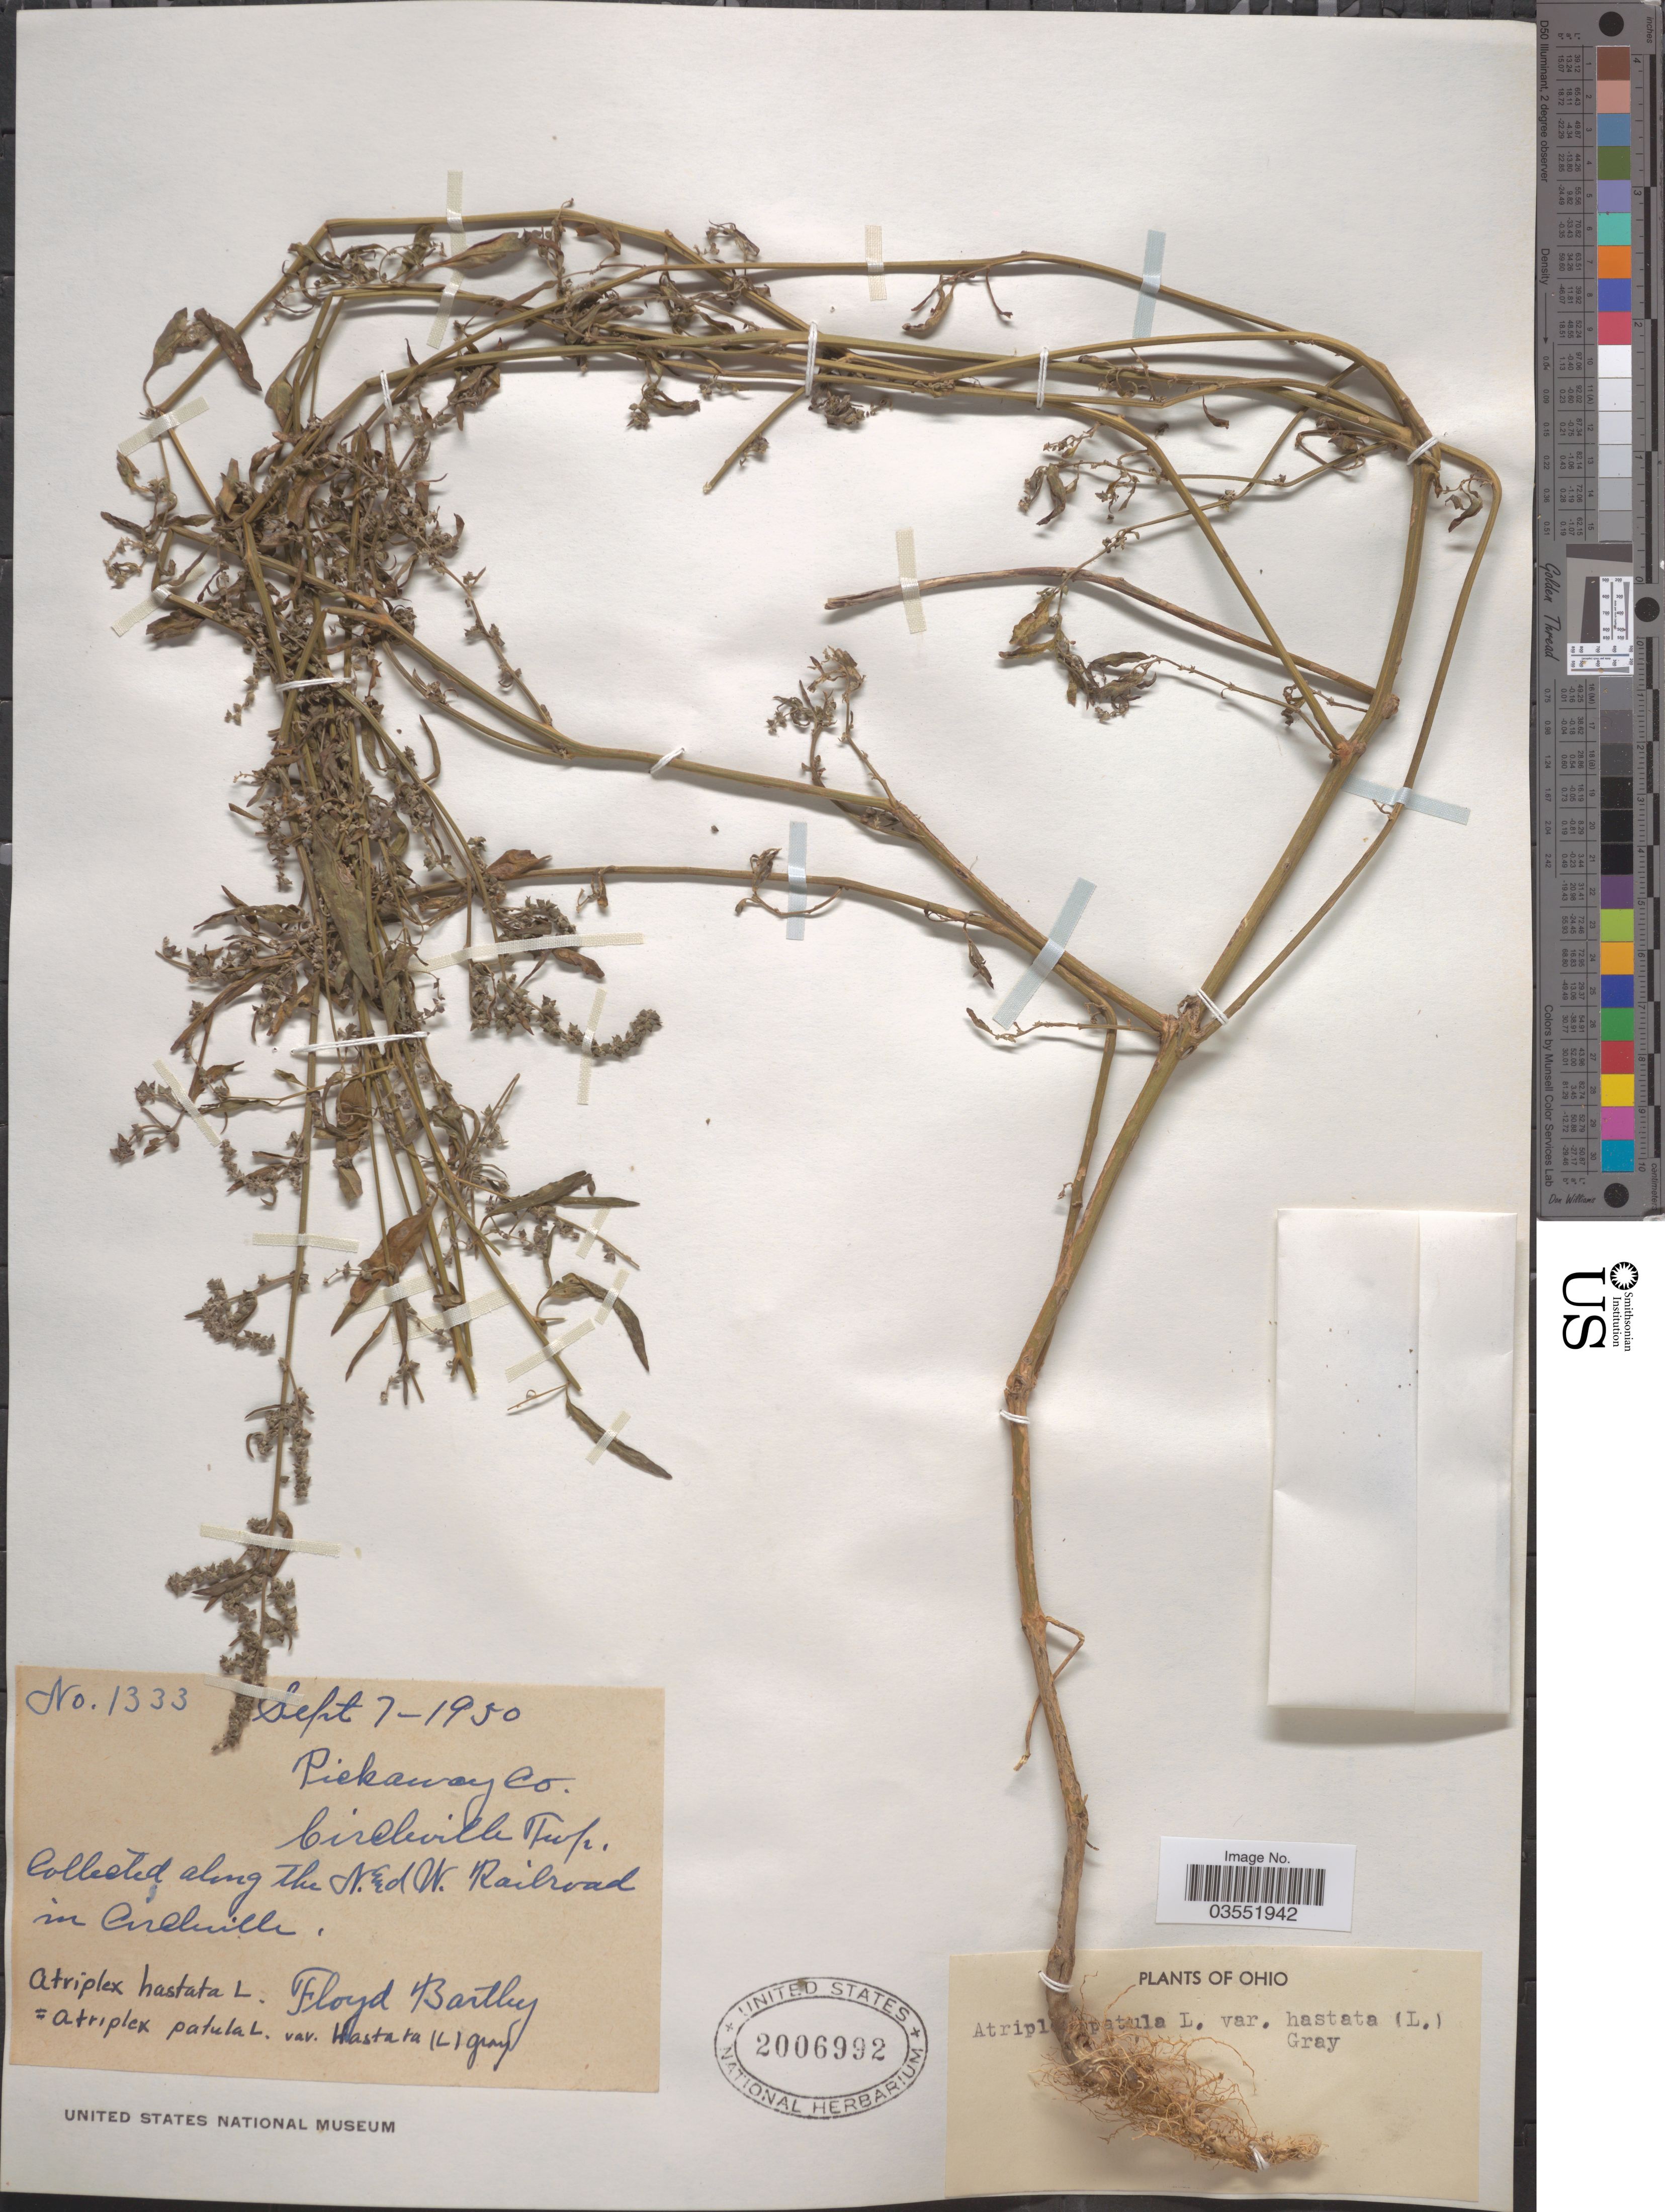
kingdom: Plantae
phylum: Tracheophyta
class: Magnoliopsida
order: Caryophyllales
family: Amaranthaceae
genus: Atriplex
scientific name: Atriplex hastata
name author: L.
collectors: F. Bartley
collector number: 1333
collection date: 1950-09-07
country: United States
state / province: Ohio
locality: Pickaway Co. Circleville Twp. Along the N. and W. Railroad in Circleville.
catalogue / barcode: US 2006992